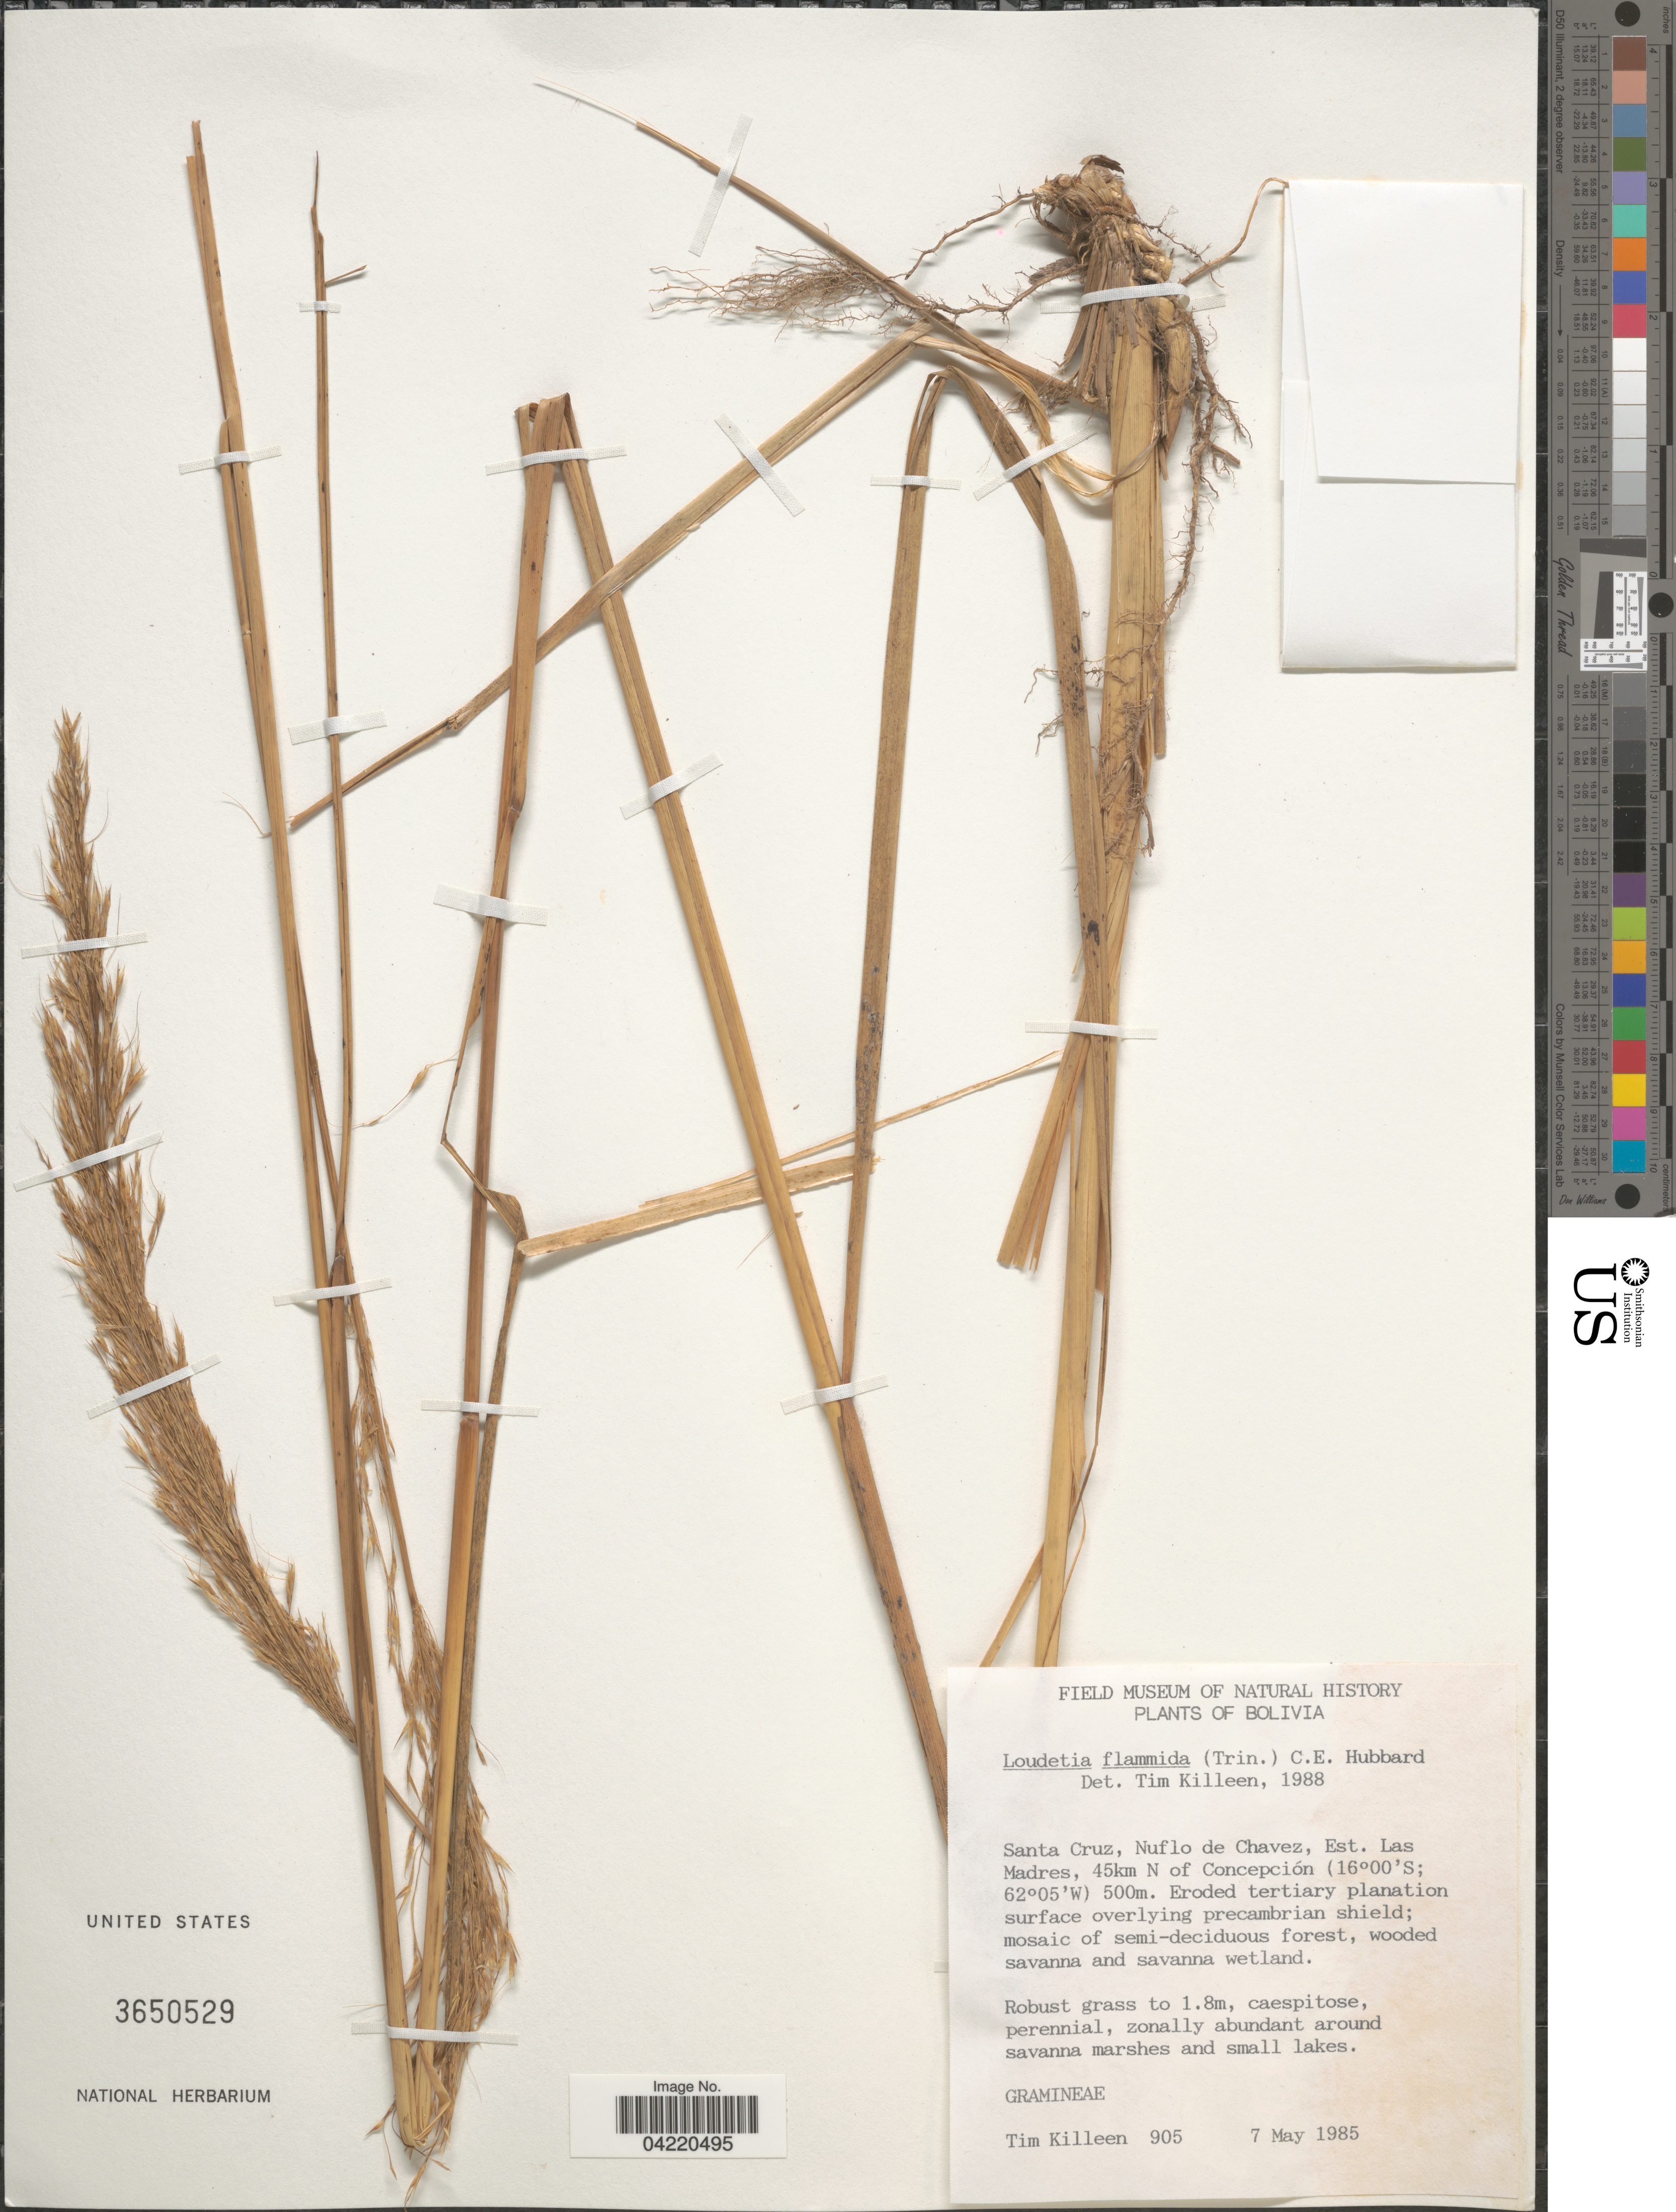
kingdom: Plantae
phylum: Tracheophyta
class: Liliopsida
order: Poales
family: Poaceae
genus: Loudetia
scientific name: Loudetia flammida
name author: (Trin.) C. E. Hubb.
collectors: T. J. Killeen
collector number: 905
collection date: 1985-05-07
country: Bolivia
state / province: Santa Cruz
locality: Nuflo de Chavez, Est. Las Madres, 45km N of Concepción.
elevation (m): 500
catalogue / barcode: US 3650529